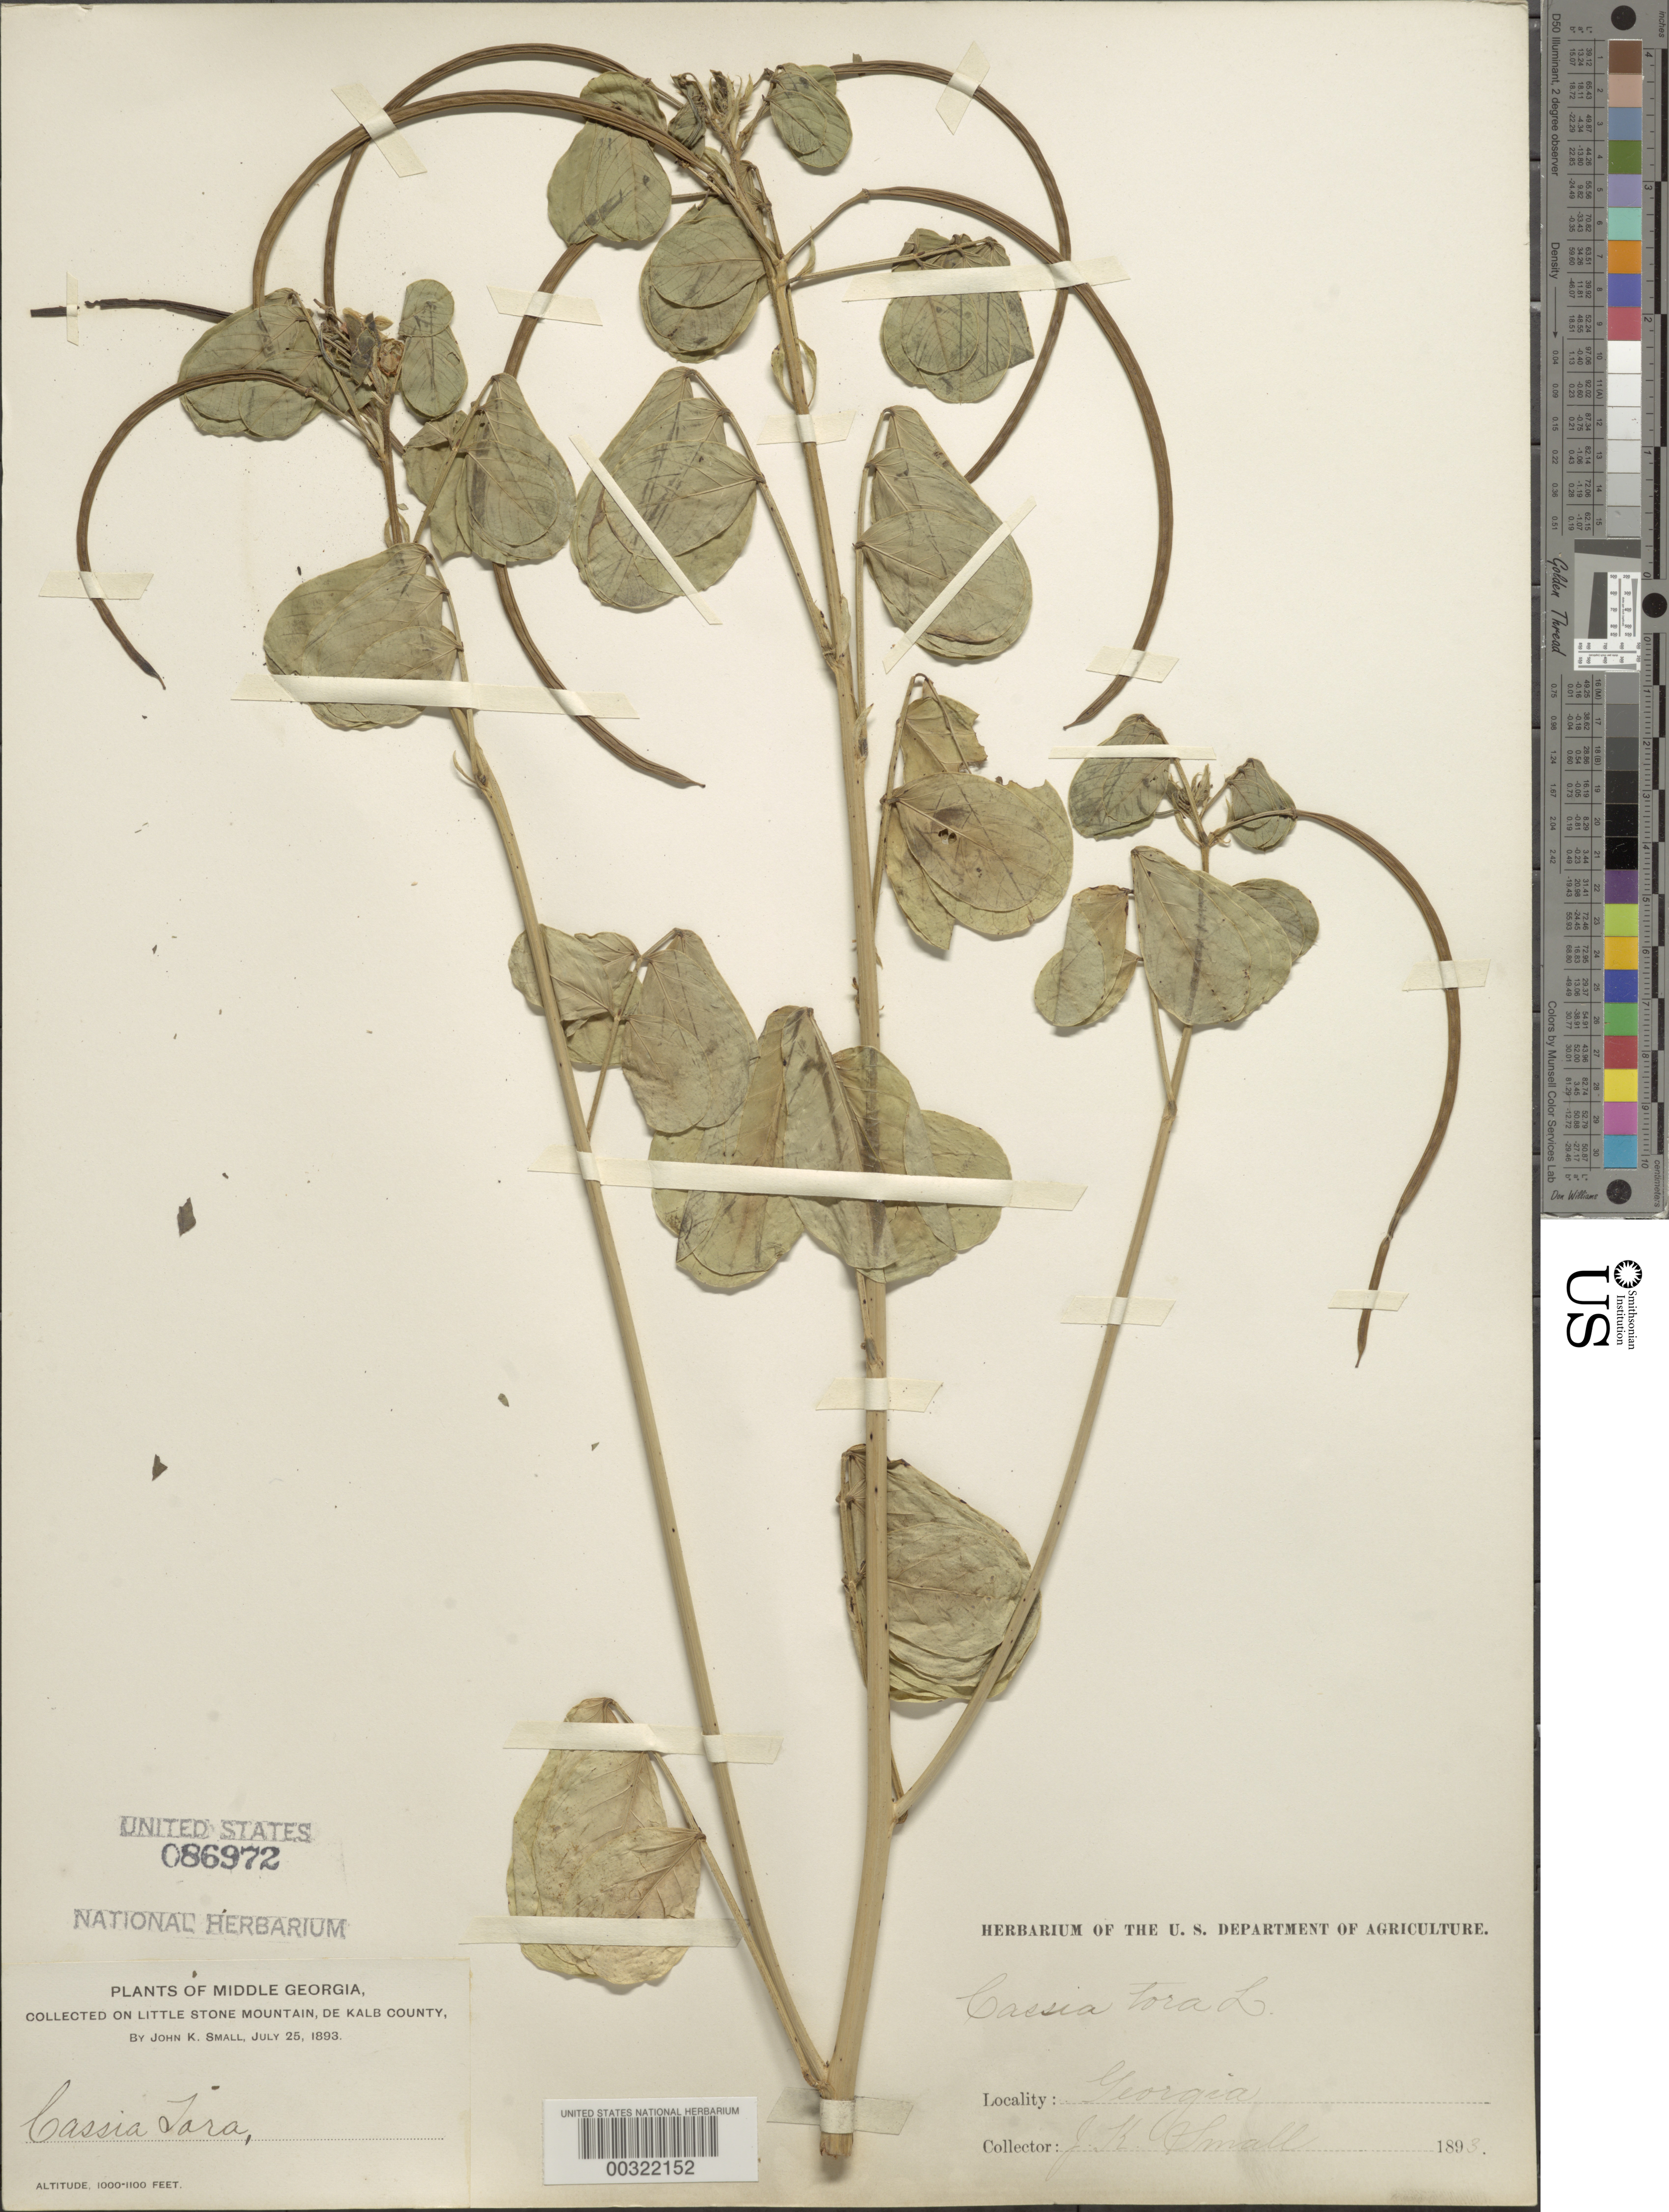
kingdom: Plantae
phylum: Tracheophyta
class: Magnoliopsida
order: Fabales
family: Fabaceae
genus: Senna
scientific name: Senna obtusifolia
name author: (L.) H.S. Irwin & Barneby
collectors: J. K. Small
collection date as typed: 25 Jul 1893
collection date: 1893-07-25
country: United States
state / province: Georgia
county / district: De Kalb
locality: On little stone mountain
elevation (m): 305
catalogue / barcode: US 86972